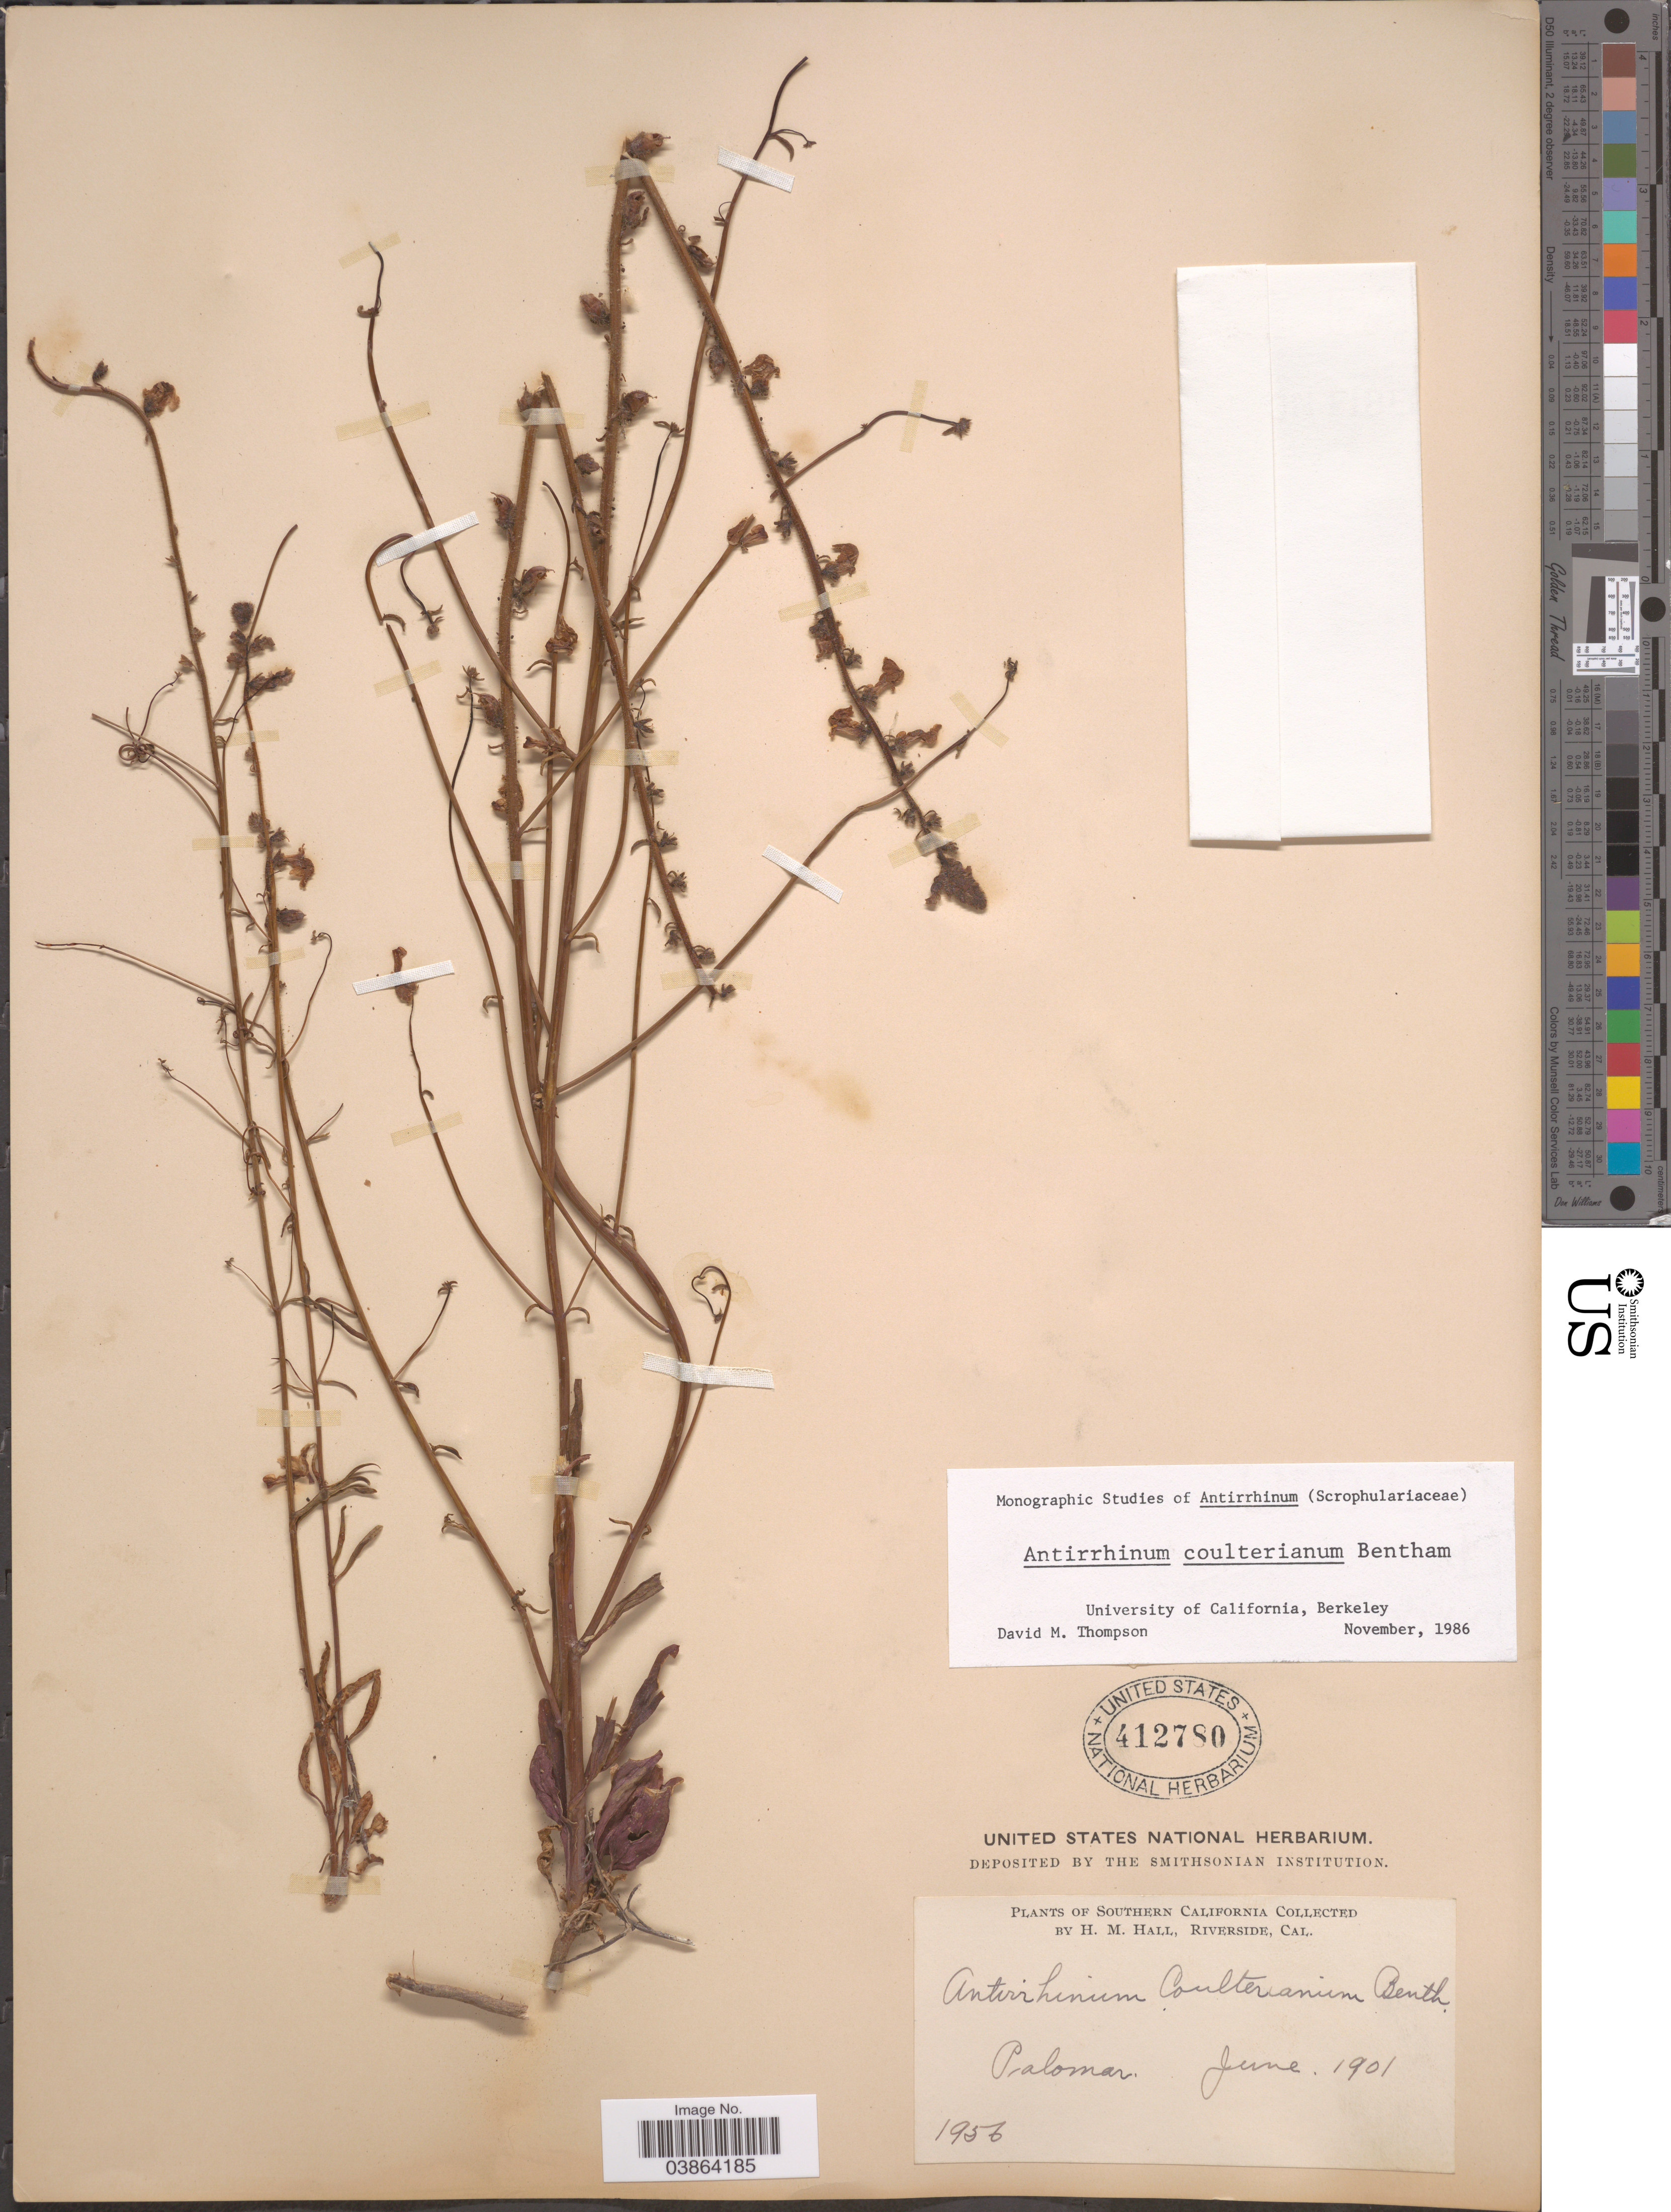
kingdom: Plantae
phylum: Tracheophyta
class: Magnoliopsida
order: Lamiales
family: Plantaginaceae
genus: Sairocarpus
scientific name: Sairocarpus coulterianus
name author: (Benth.) D.A. Sutton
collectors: H. M. Hall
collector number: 1956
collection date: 1901-06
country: United States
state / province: California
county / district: San Diego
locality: Southern California. Palomar.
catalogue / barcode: US 412780